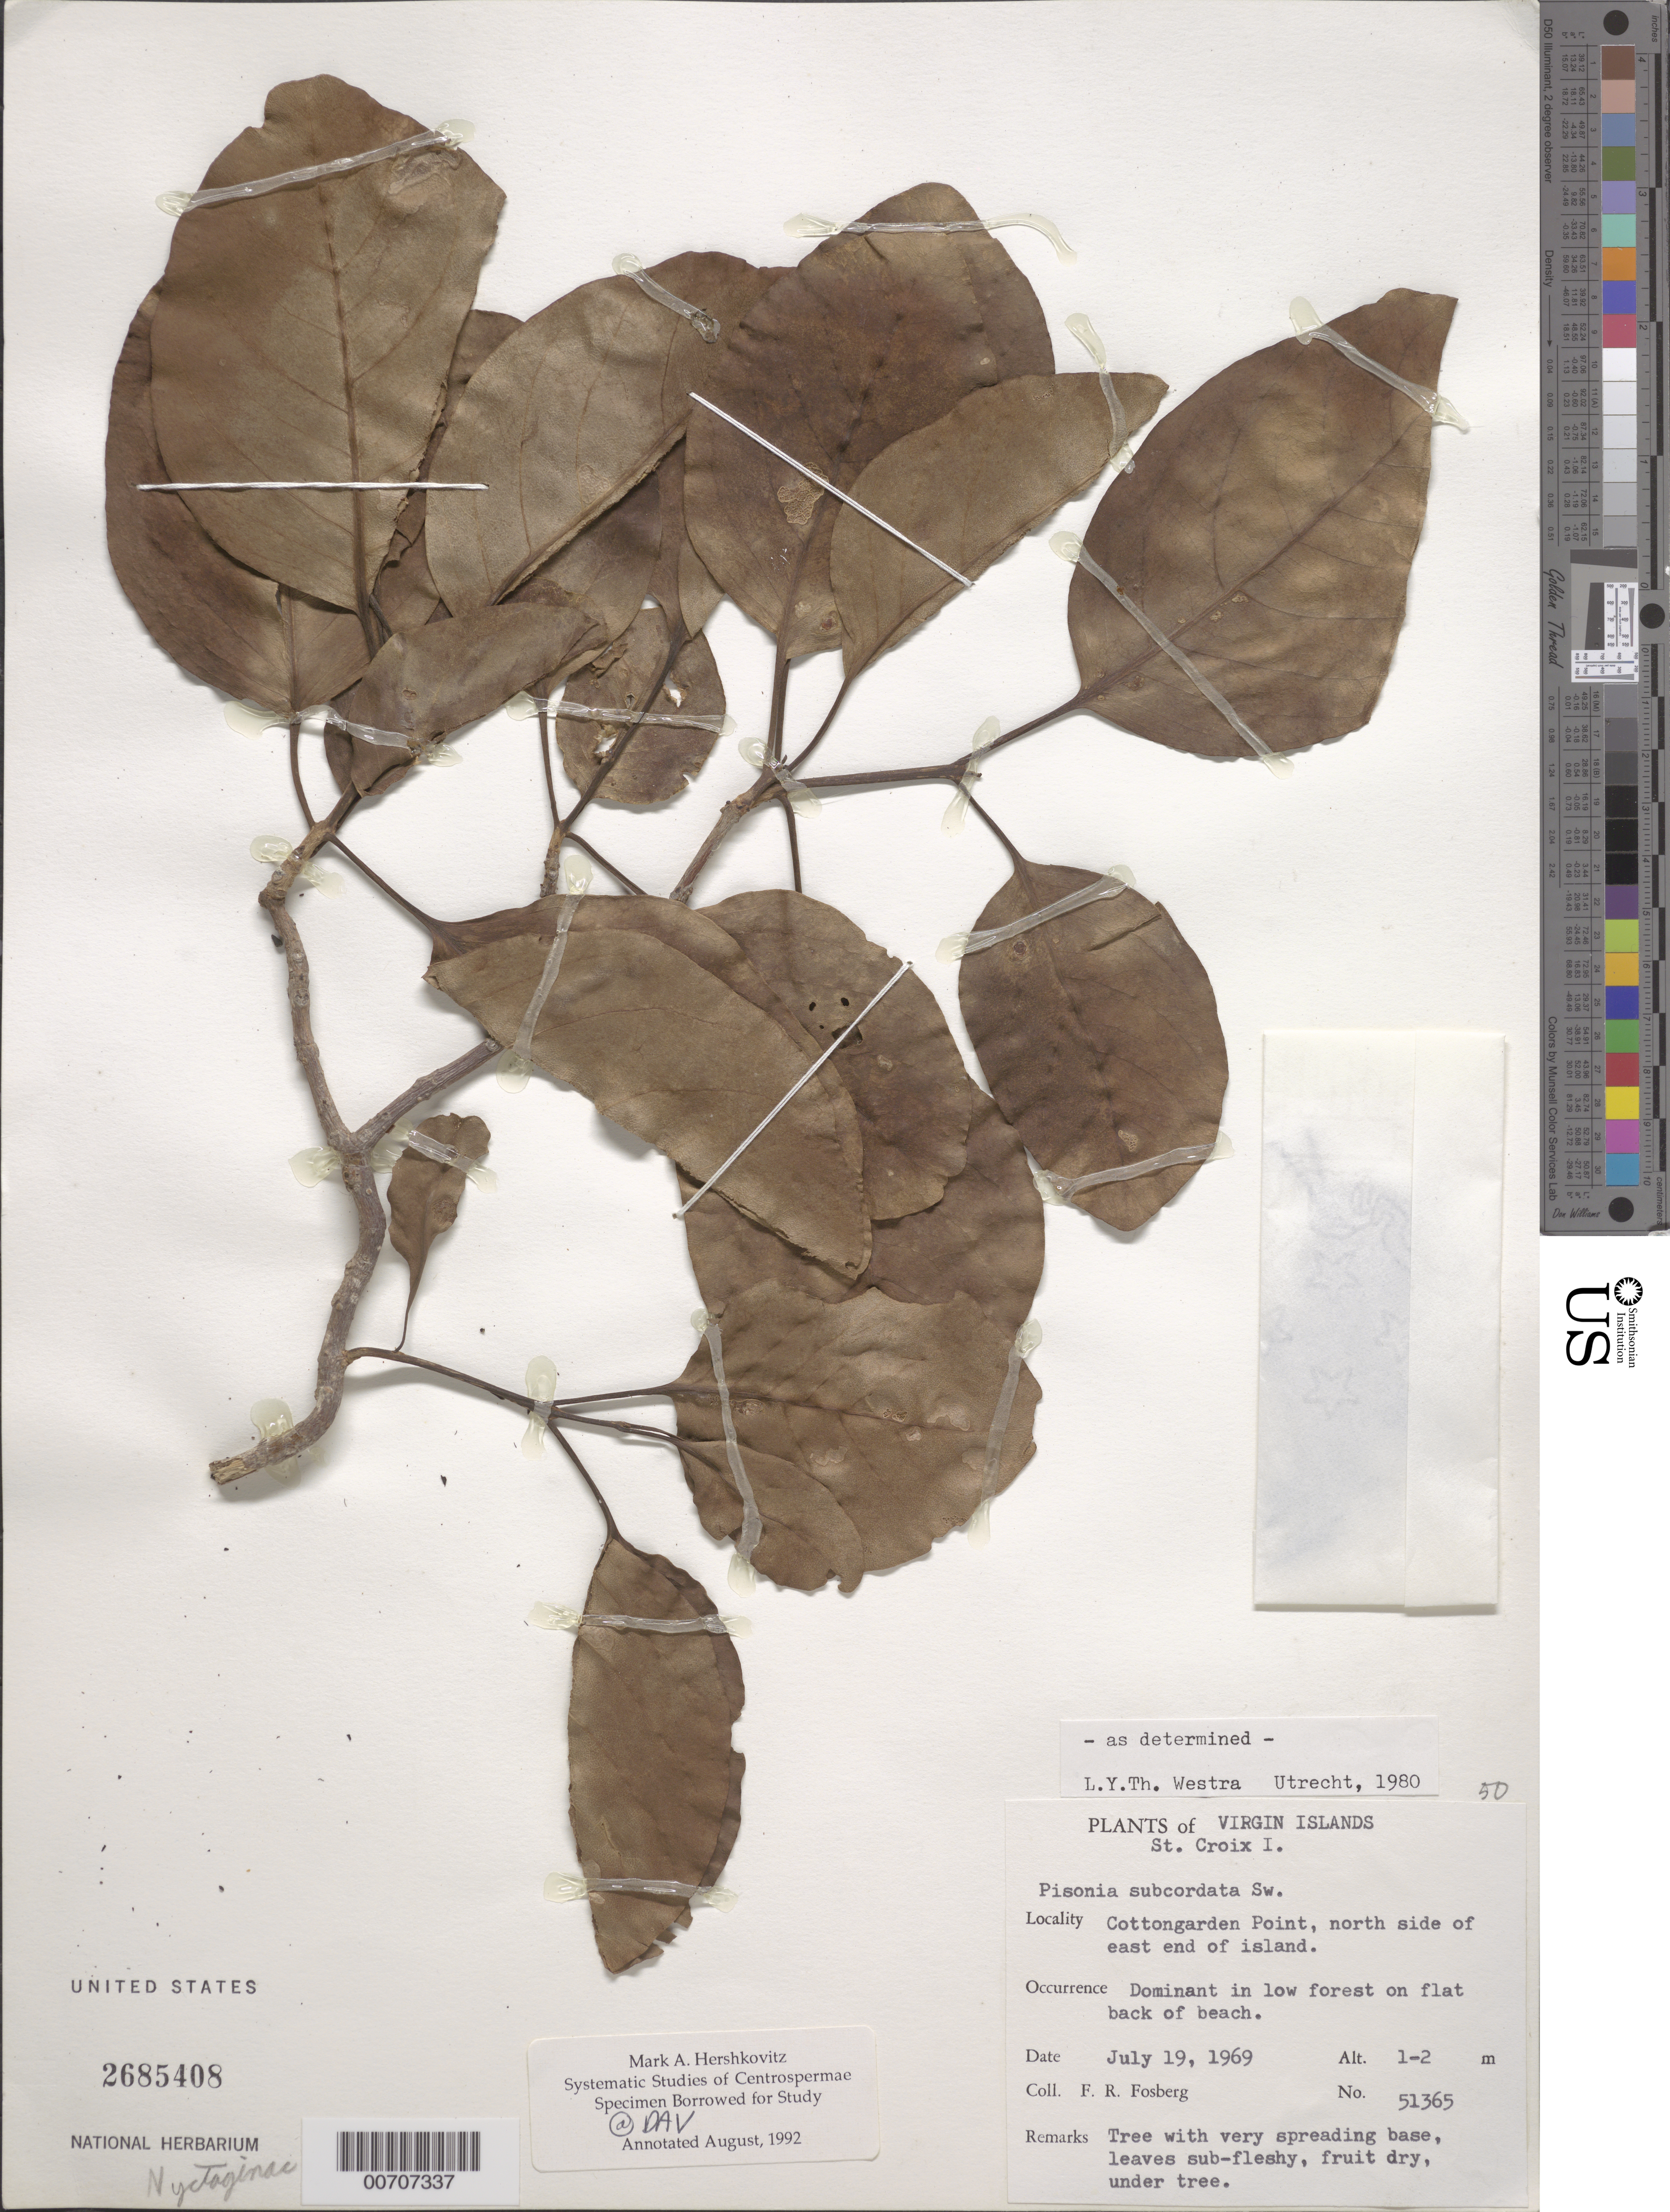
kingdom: Plantae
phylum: Tracheophyta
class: Magnoliopsida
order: Caryophyllales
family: Nyctaginaceae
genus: Pisonia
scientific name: Pisonia subcordata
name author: Sw.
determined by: Westra, L. Y. T., (U), Nationaal Herbarium Nederland, Utrecht University branch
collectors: F. R. Fosberg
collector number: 51365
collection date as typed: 19 Jul 1969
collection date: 1969-07-19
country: U.S. Virgin Islands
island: St. Croix Island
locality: Cottongarden Point, N side of E end of beach.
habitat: In low forest on flat back of beach.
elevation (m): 1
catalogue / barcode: US 2685408